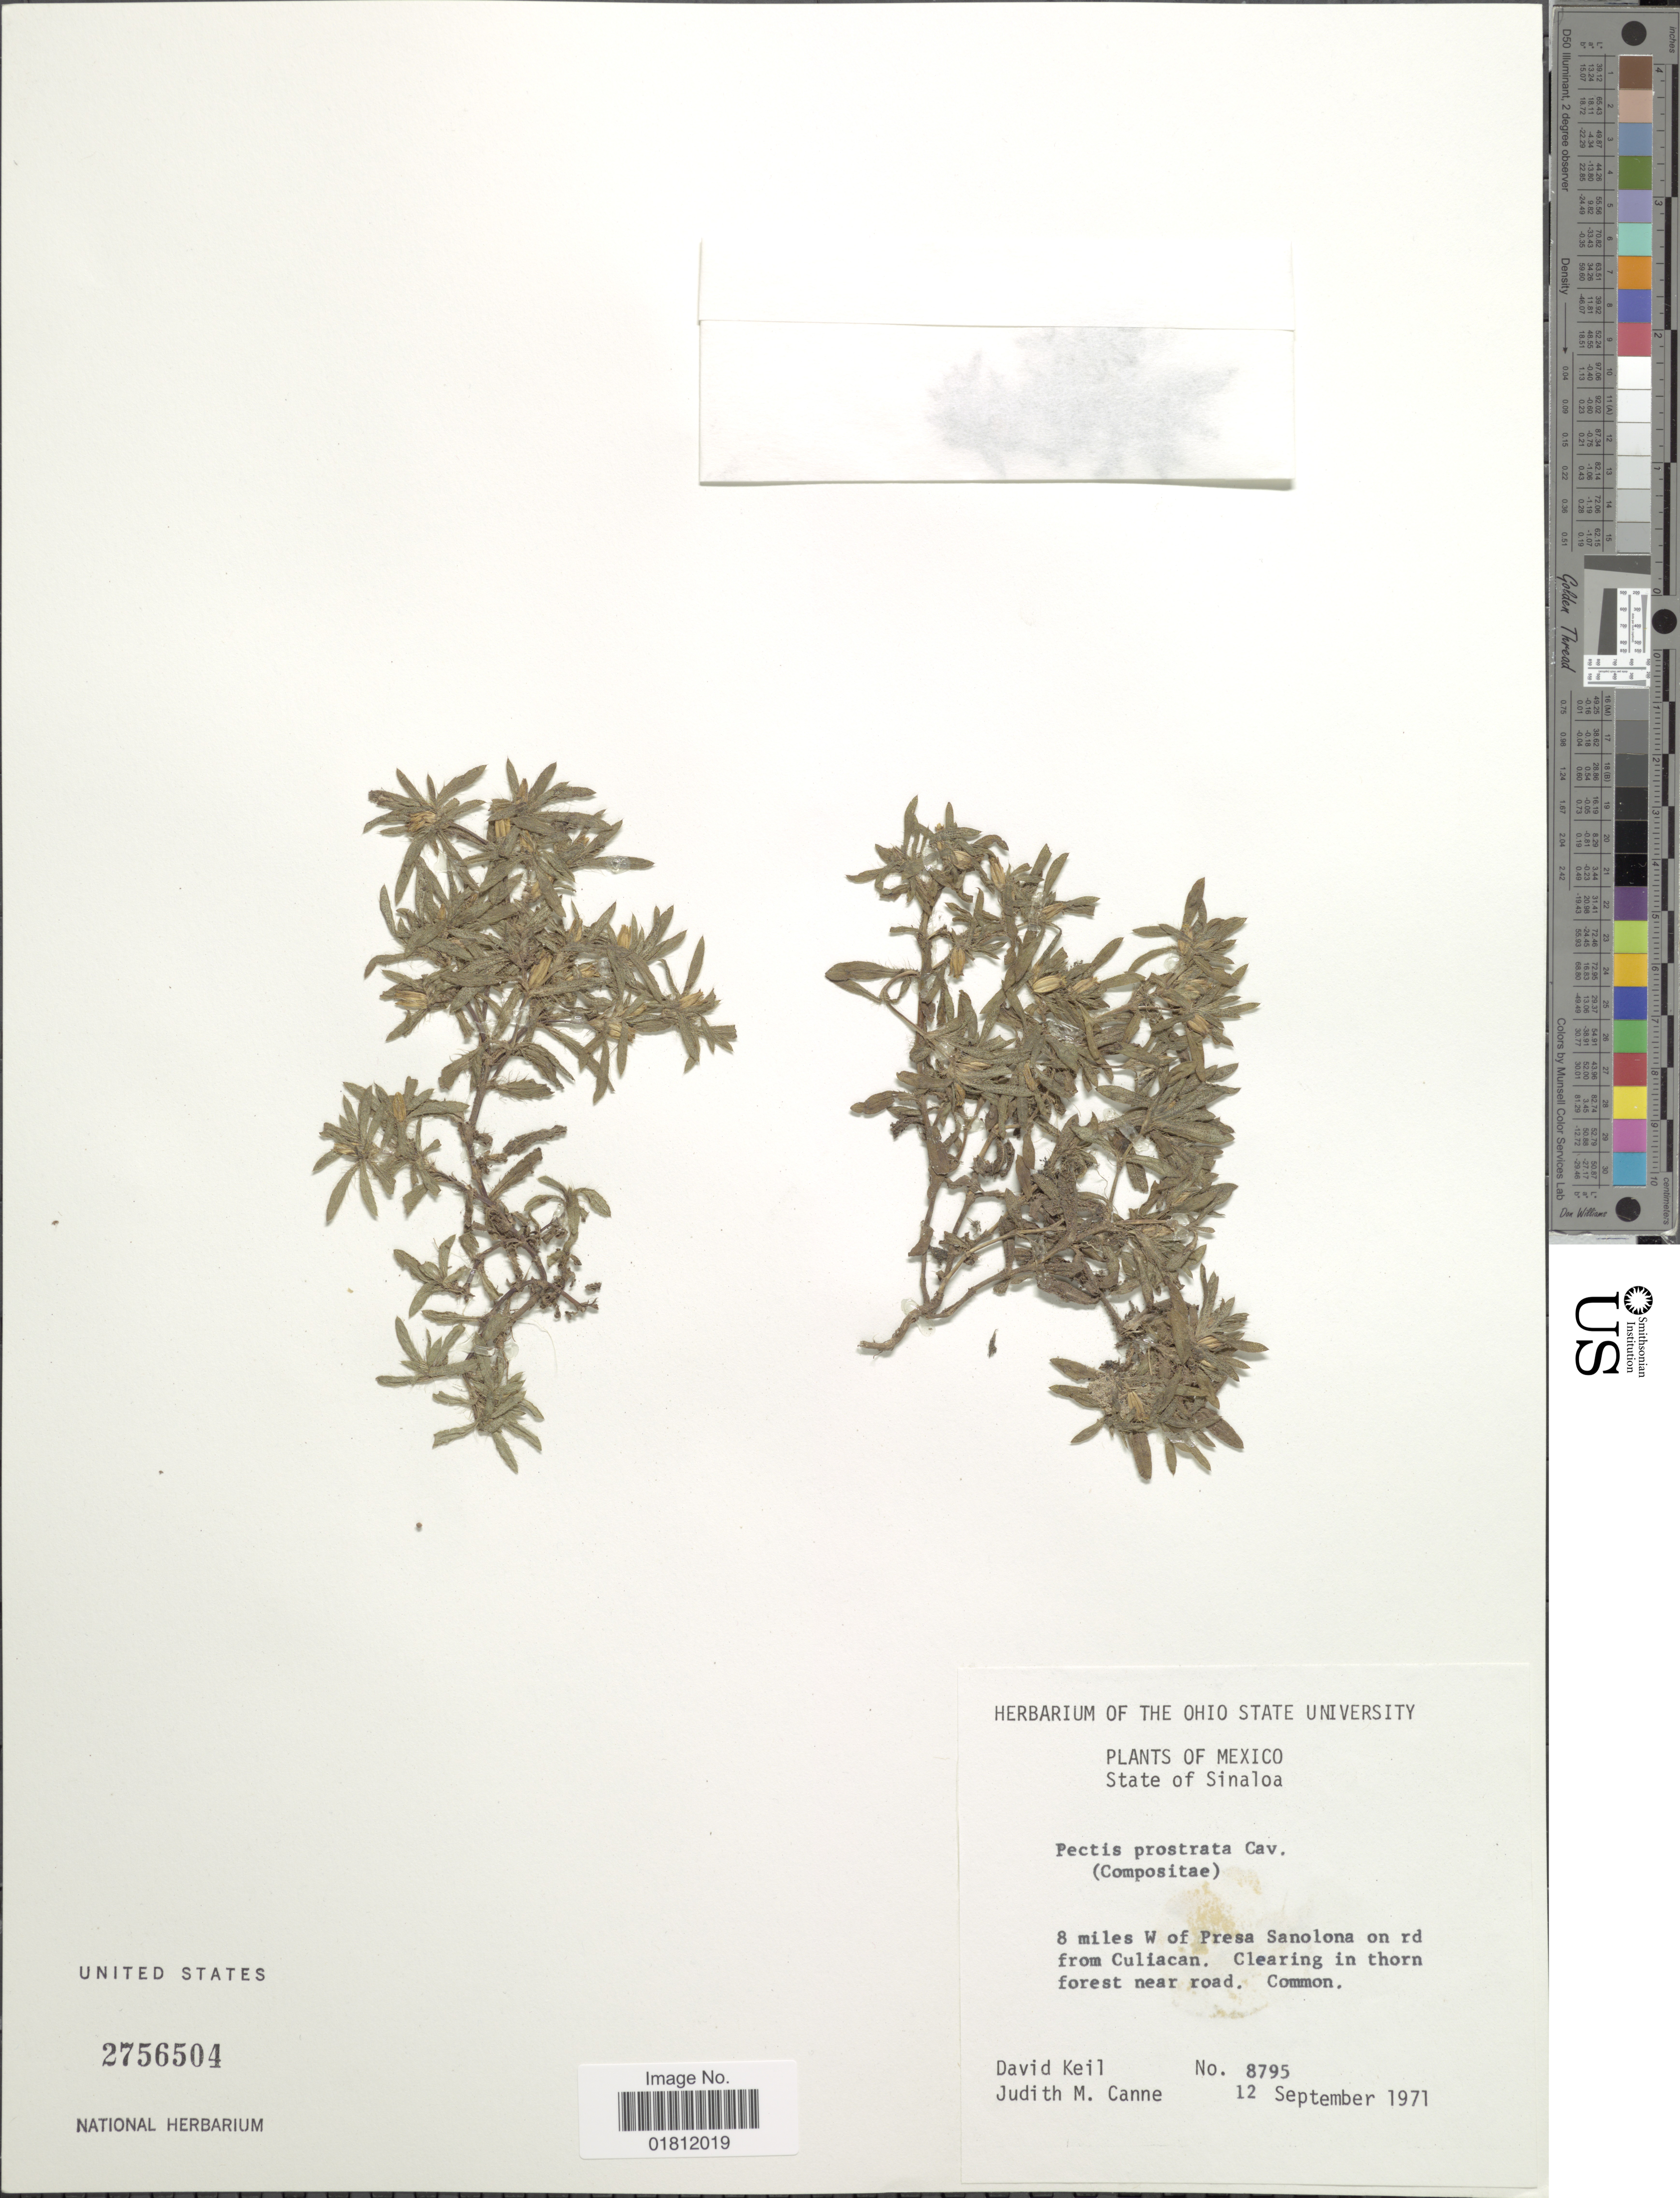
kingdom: Plantae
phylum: Tracheophyta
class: Magnoliopsida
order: Asterales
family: Asteraceae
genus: Pectis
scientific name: Pectis prostrata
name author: Cav.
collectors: D. J. Keil & J. M. Canne-Hilliker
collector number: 8795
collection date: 1971-09-12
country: Mexico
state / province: Sinaloa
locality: State of Sinaloa, 8 miles W of Pressa Sanolona on rd from Culiacan.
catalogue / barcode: US 2756504